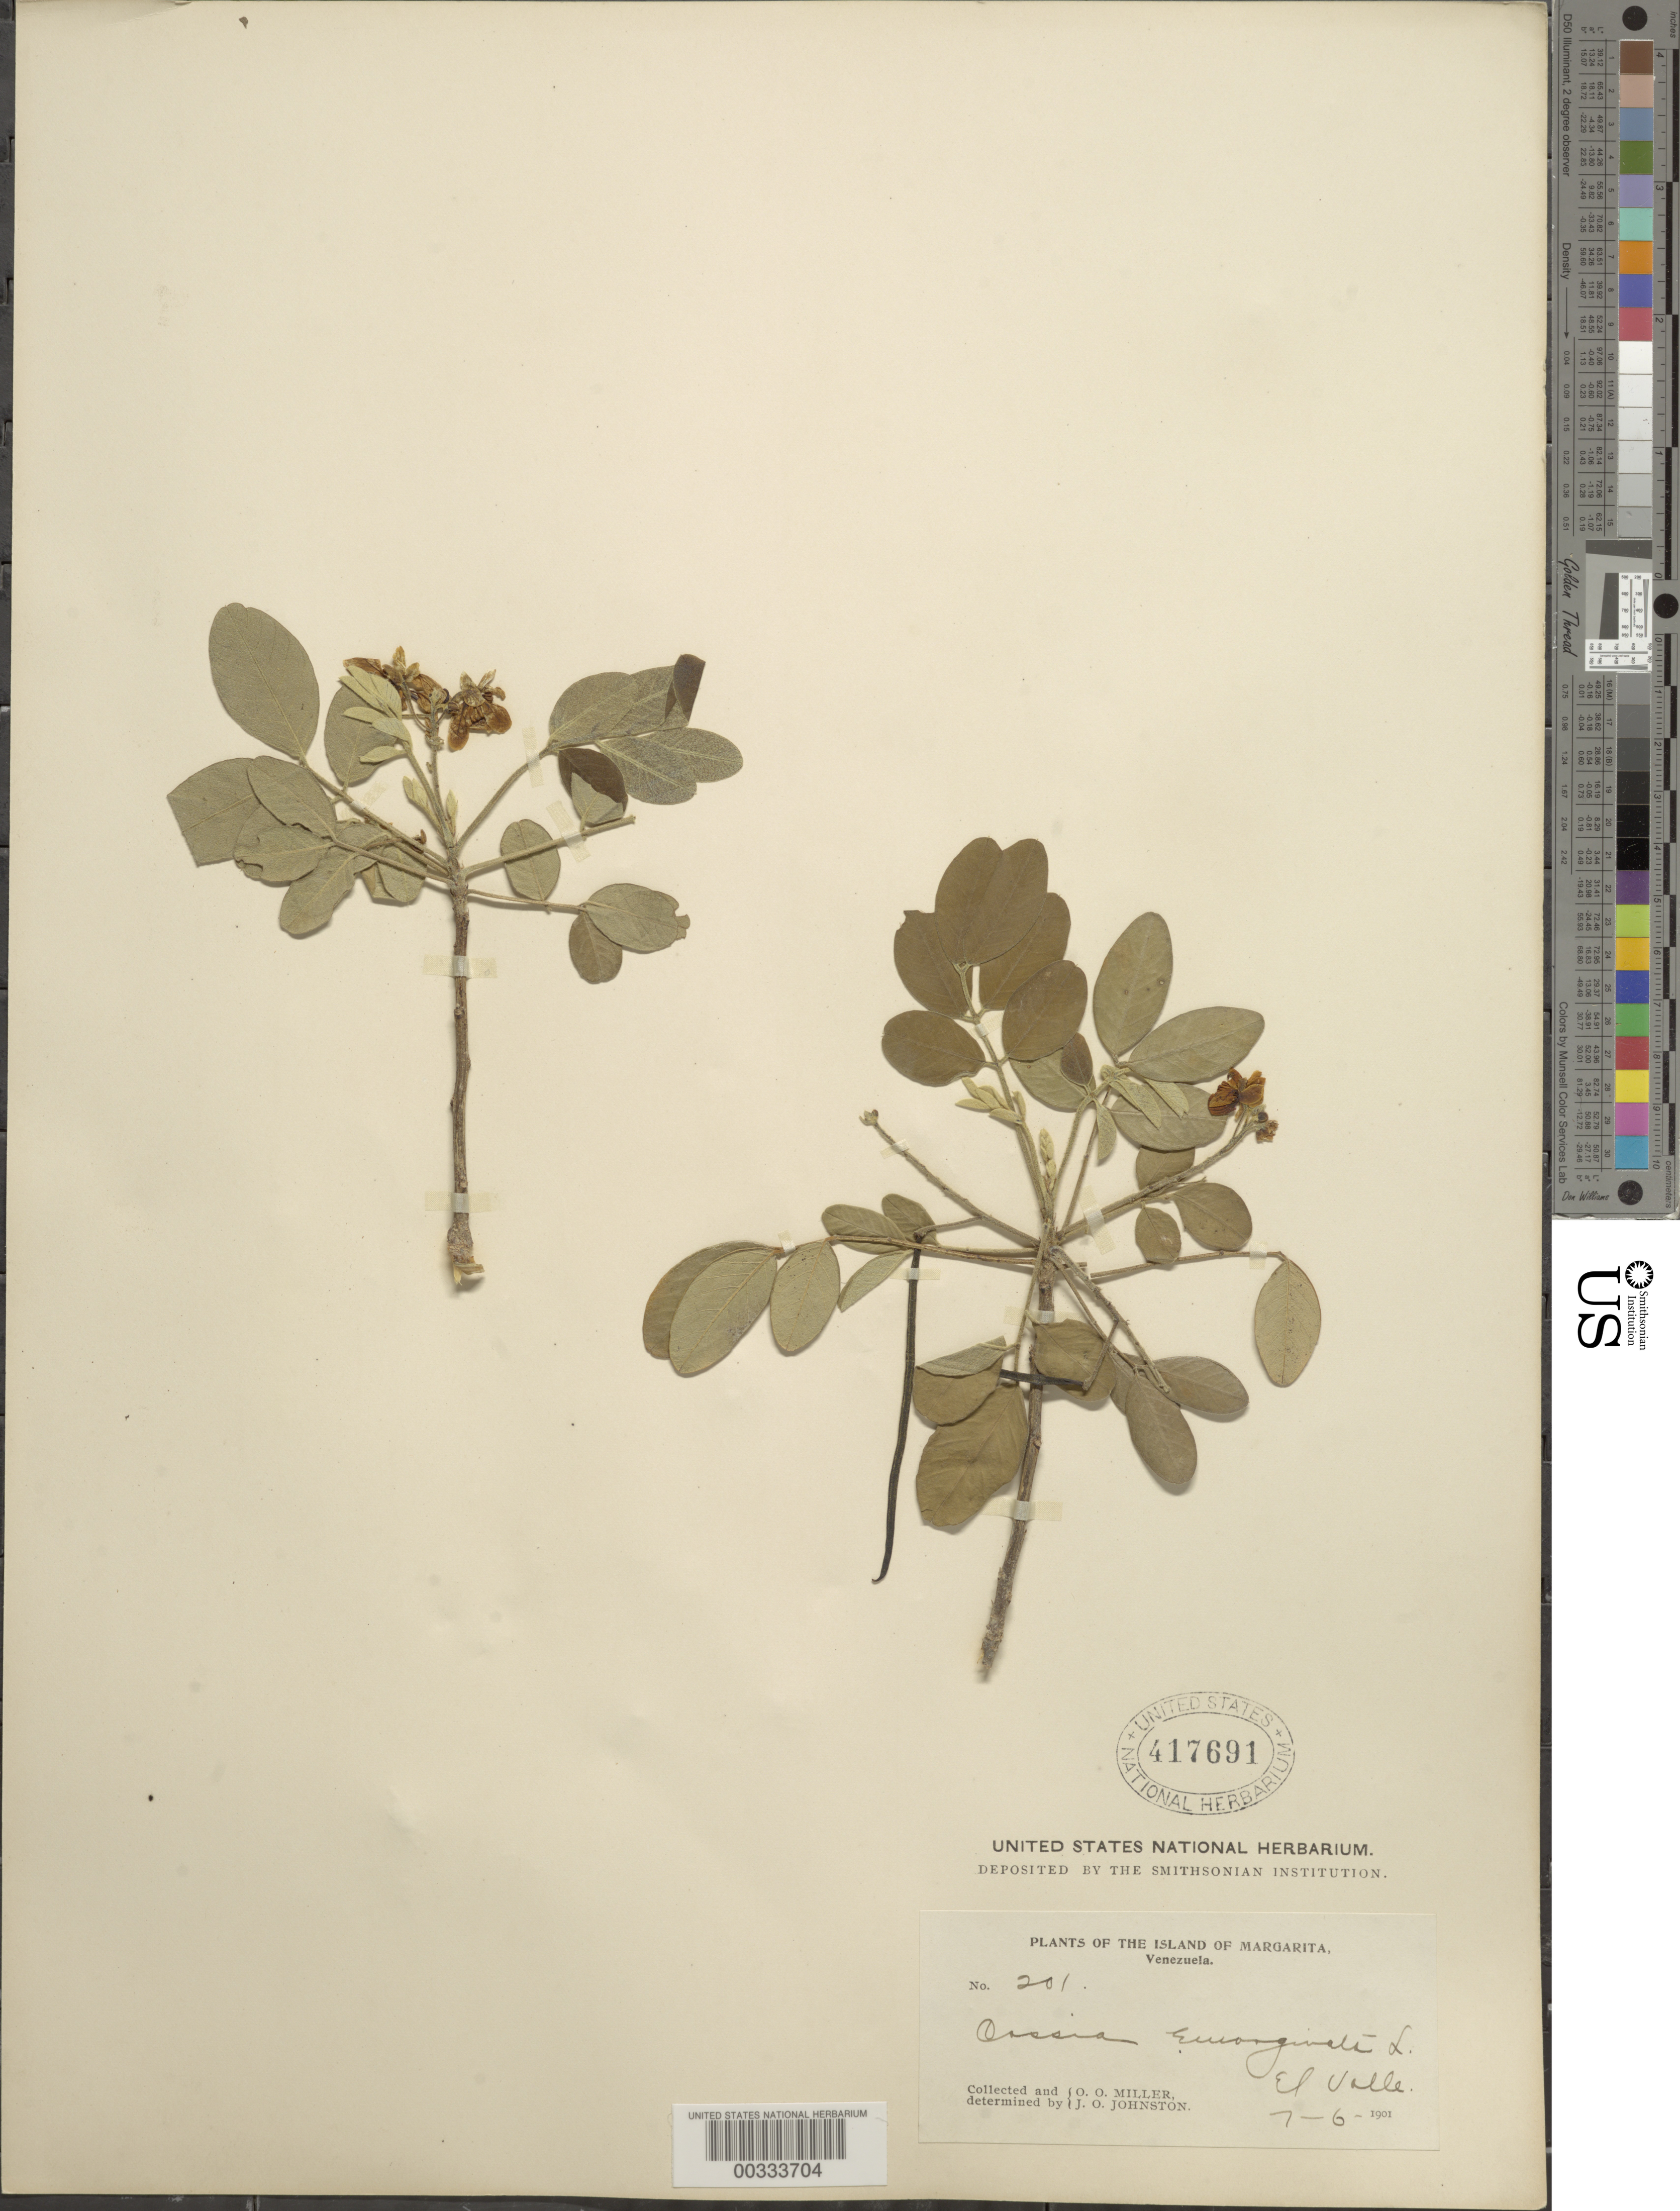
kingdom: Plantae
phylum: Tracheophyta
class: Magnoliopsida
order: Fabales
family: Fabaceae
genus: Senna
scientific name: Senna atomaria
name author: (L.) H.S. Irwin & Barneby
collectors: O. O. Miller & J. Johnston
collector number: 201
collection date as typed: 07 Jun 1901 or 06 Jul 1901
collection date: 1901-06-07 or 1901-07-06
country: Venezuela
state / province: Nueva Esparta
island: Margarita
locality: El valle; margarita i.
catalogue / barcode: US 417691